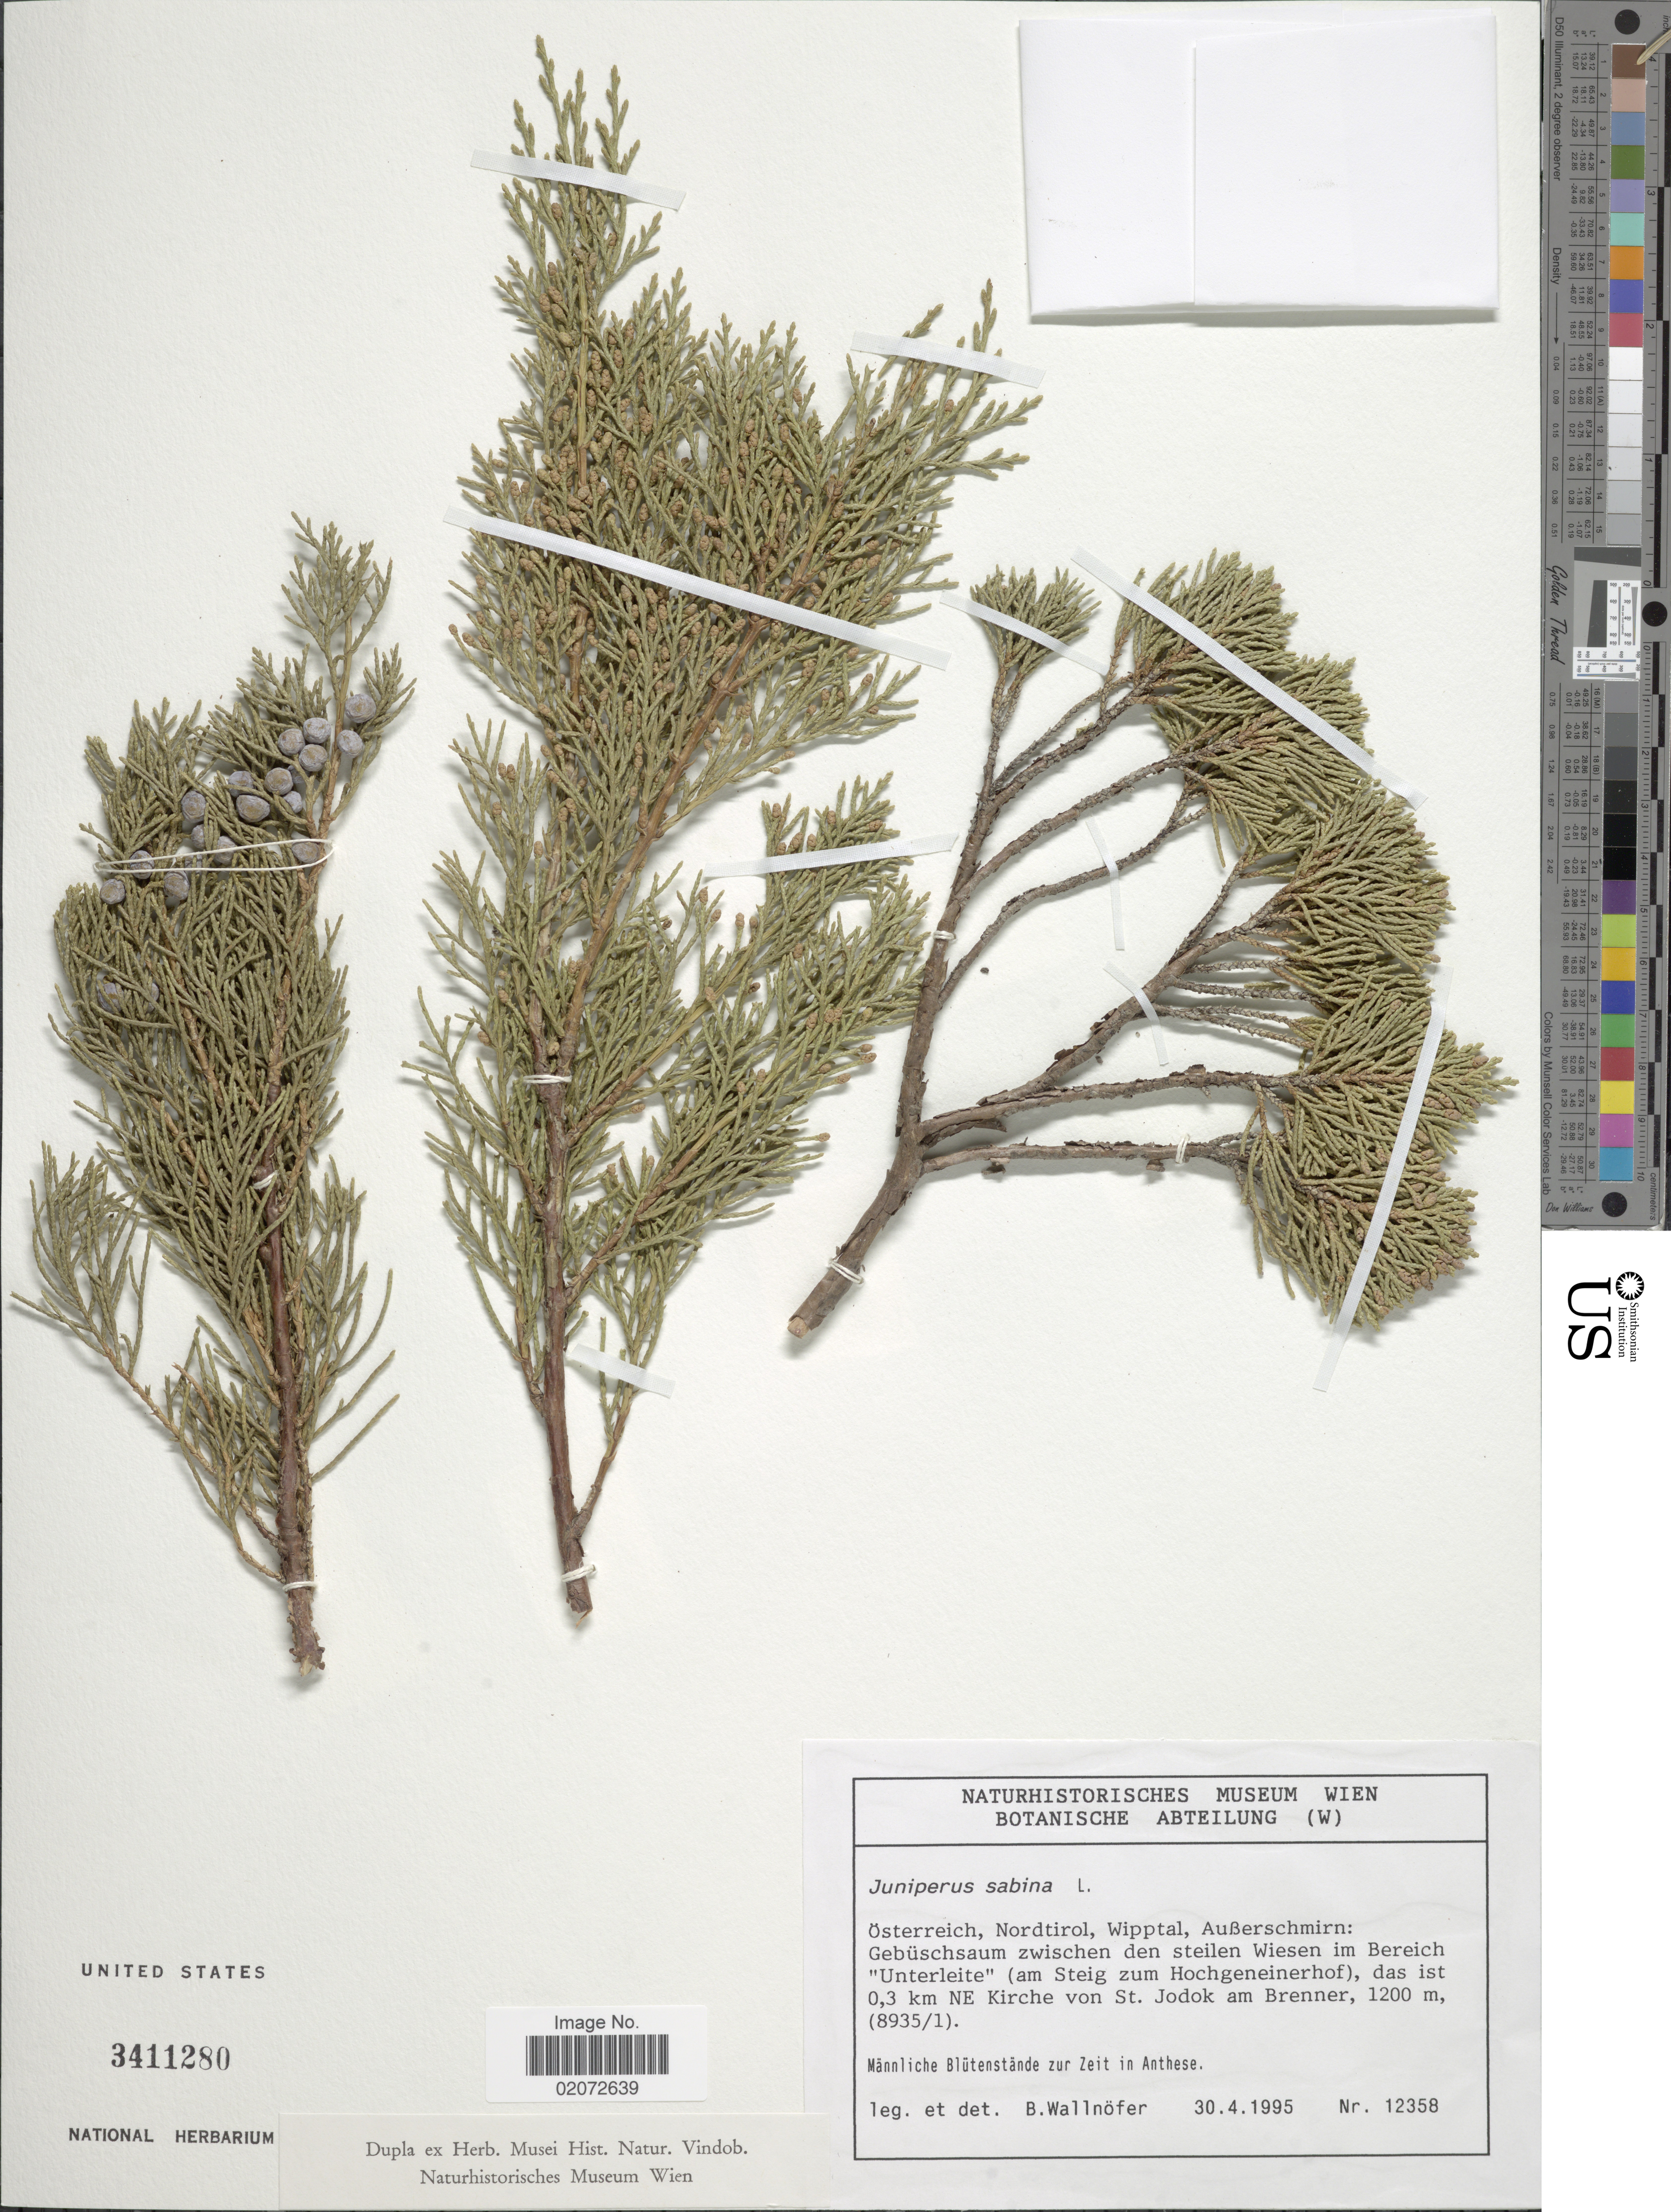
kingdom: Plantae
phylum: Tracheophyta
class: Pinopsida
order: Pinales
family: Cupressaceae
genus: Juniperus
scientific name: Juniperus sabina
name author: L.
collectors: B. Wallnöfer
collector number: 12358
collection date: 1995-05-30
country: Austria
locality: Osterreich, nordtirol, Wipptal, Auberschmirn: Gebuschsaum zwischen den steilen Wiesen im Bereich "Unterleite"(am Steig zum Hochgeneinerhof), das ist 0.3 km NE Kirche von St. Jodok am Brenner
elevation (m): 1200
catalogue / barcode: US 3411280